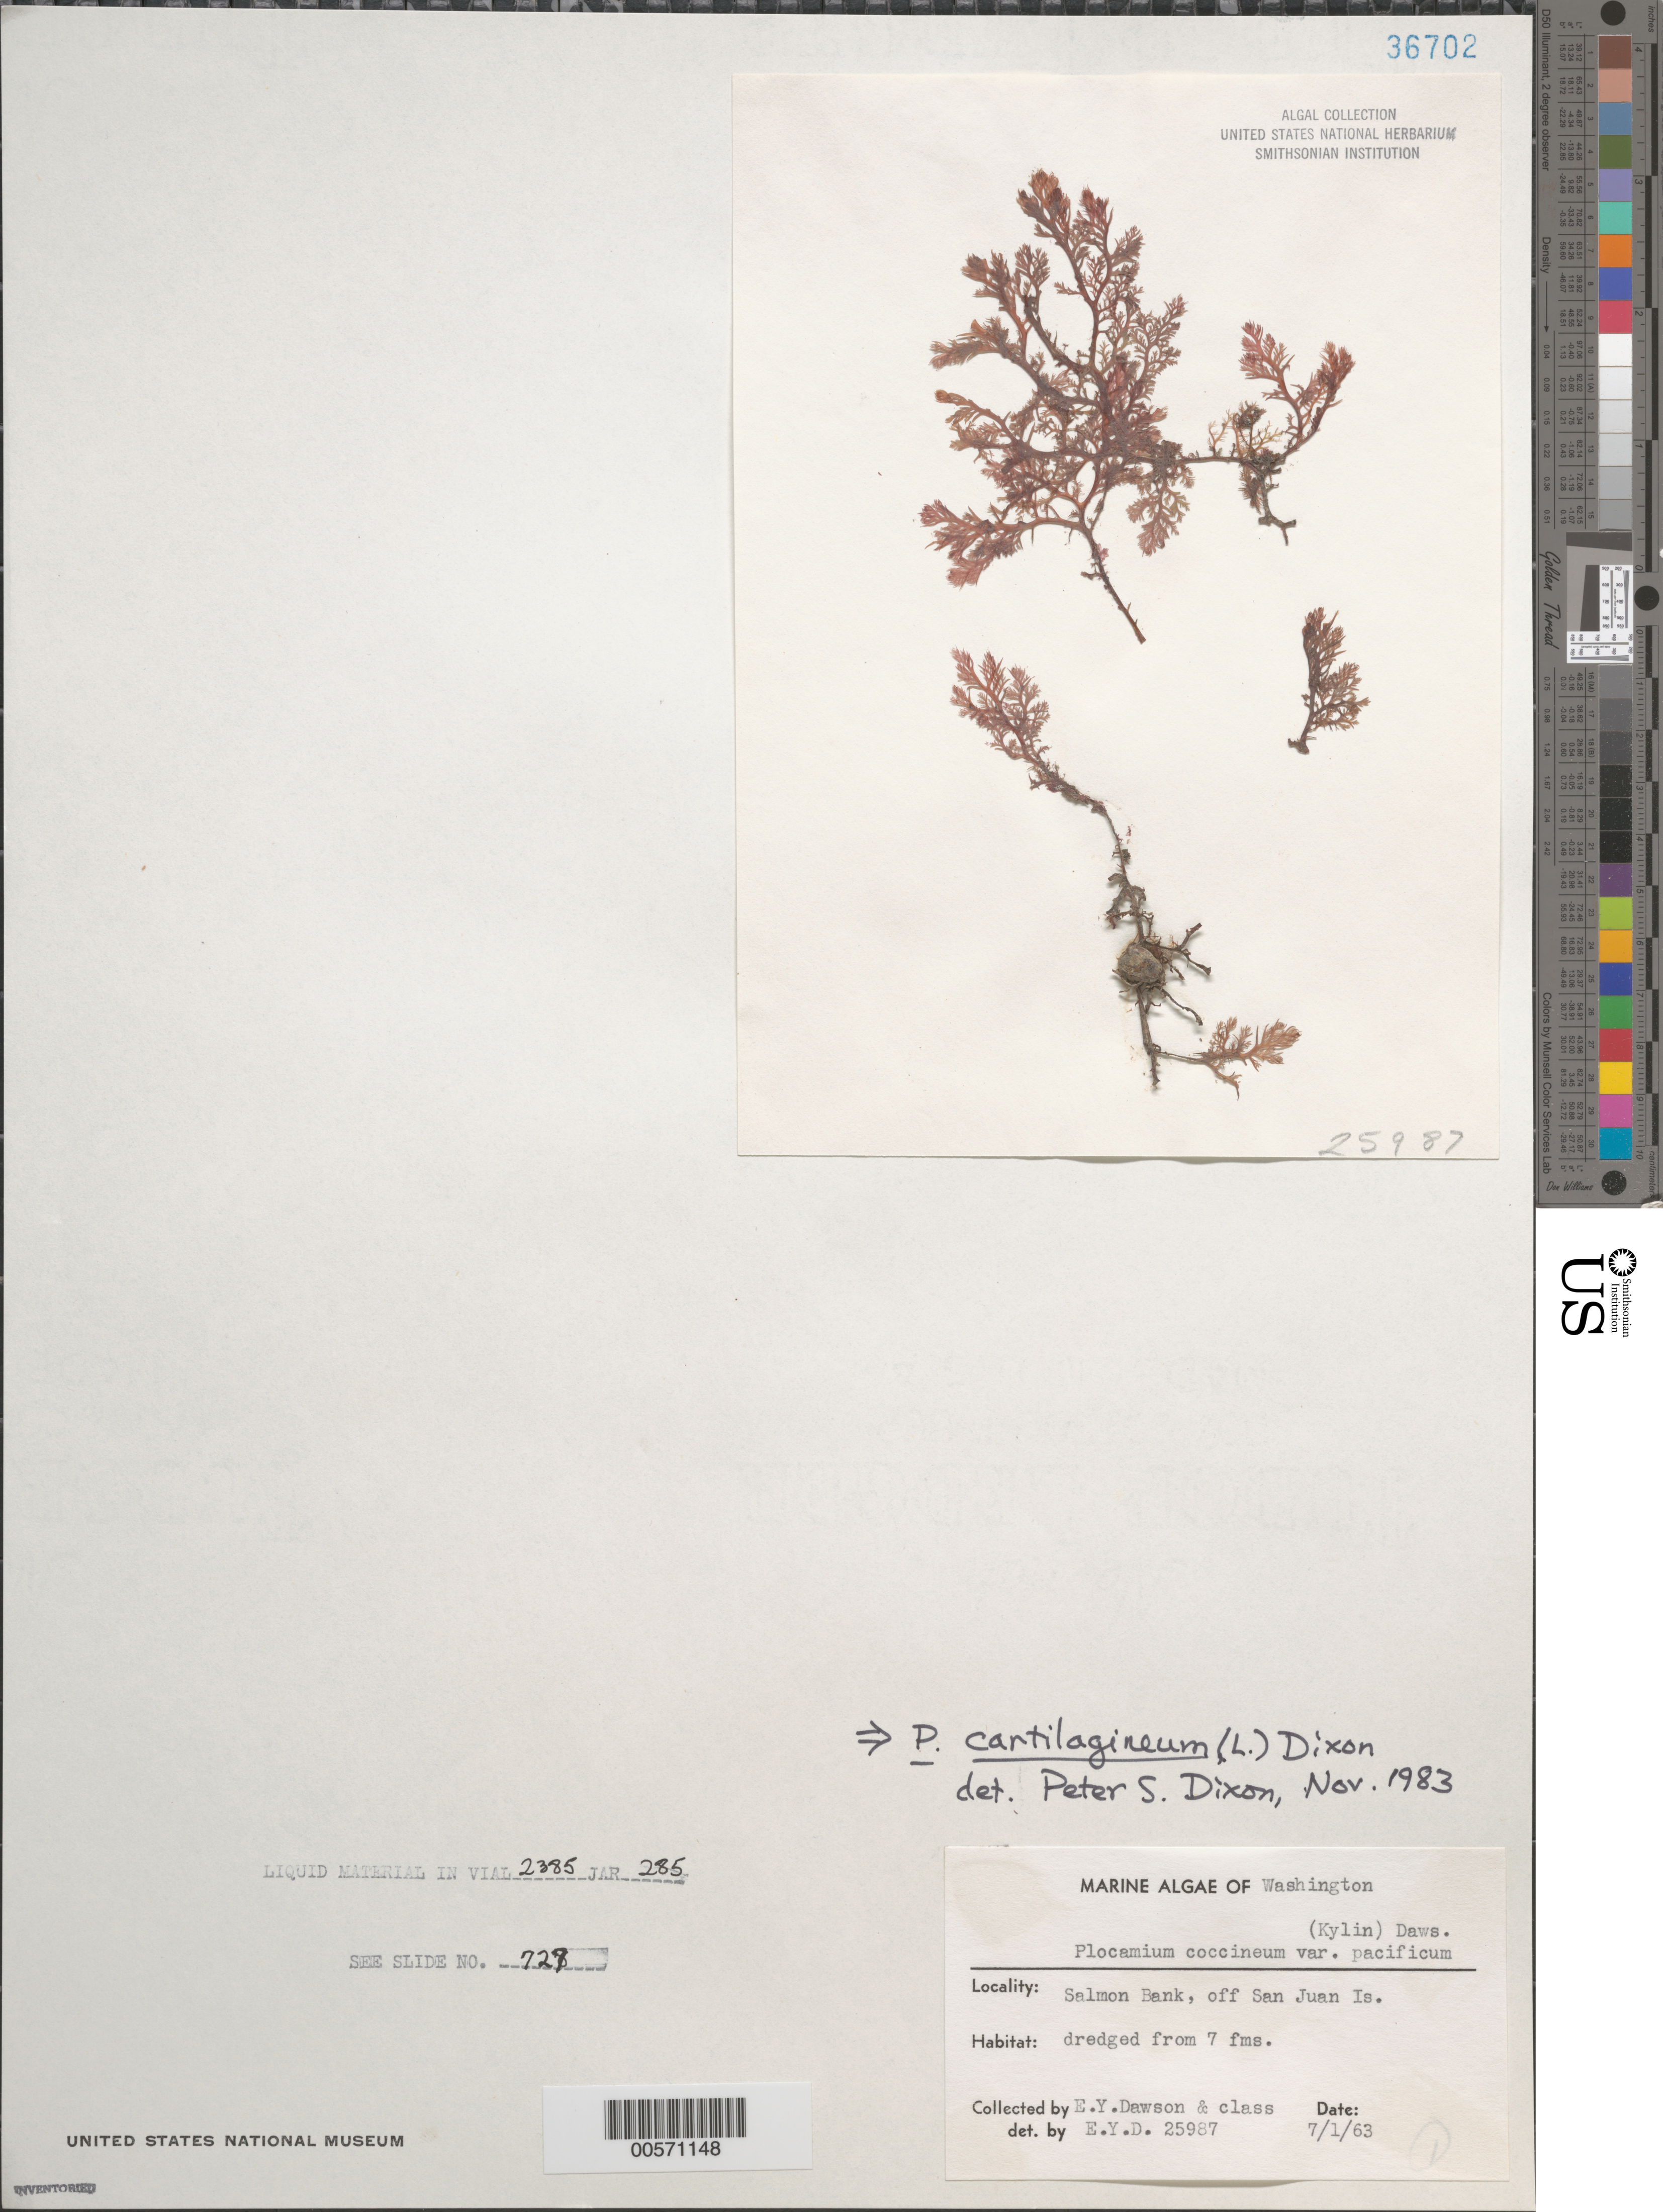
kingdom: Plantae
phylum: Rhodophyta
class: Florideophyceae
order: Plocamiales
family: Plocamiaceae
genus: Plocamium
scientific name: Plocamium cartilagineum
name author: (L.) P.S. Dixon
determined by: Dixon, P. S.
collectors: E. Y. Dawson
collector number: EYD 25987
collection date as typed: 01 Jul 1963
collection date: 1963-07-01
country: United States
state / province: Washington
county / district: San Juan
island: San Juan Island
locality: Salmon Bank, off San Juan Island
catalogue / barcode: US 36702